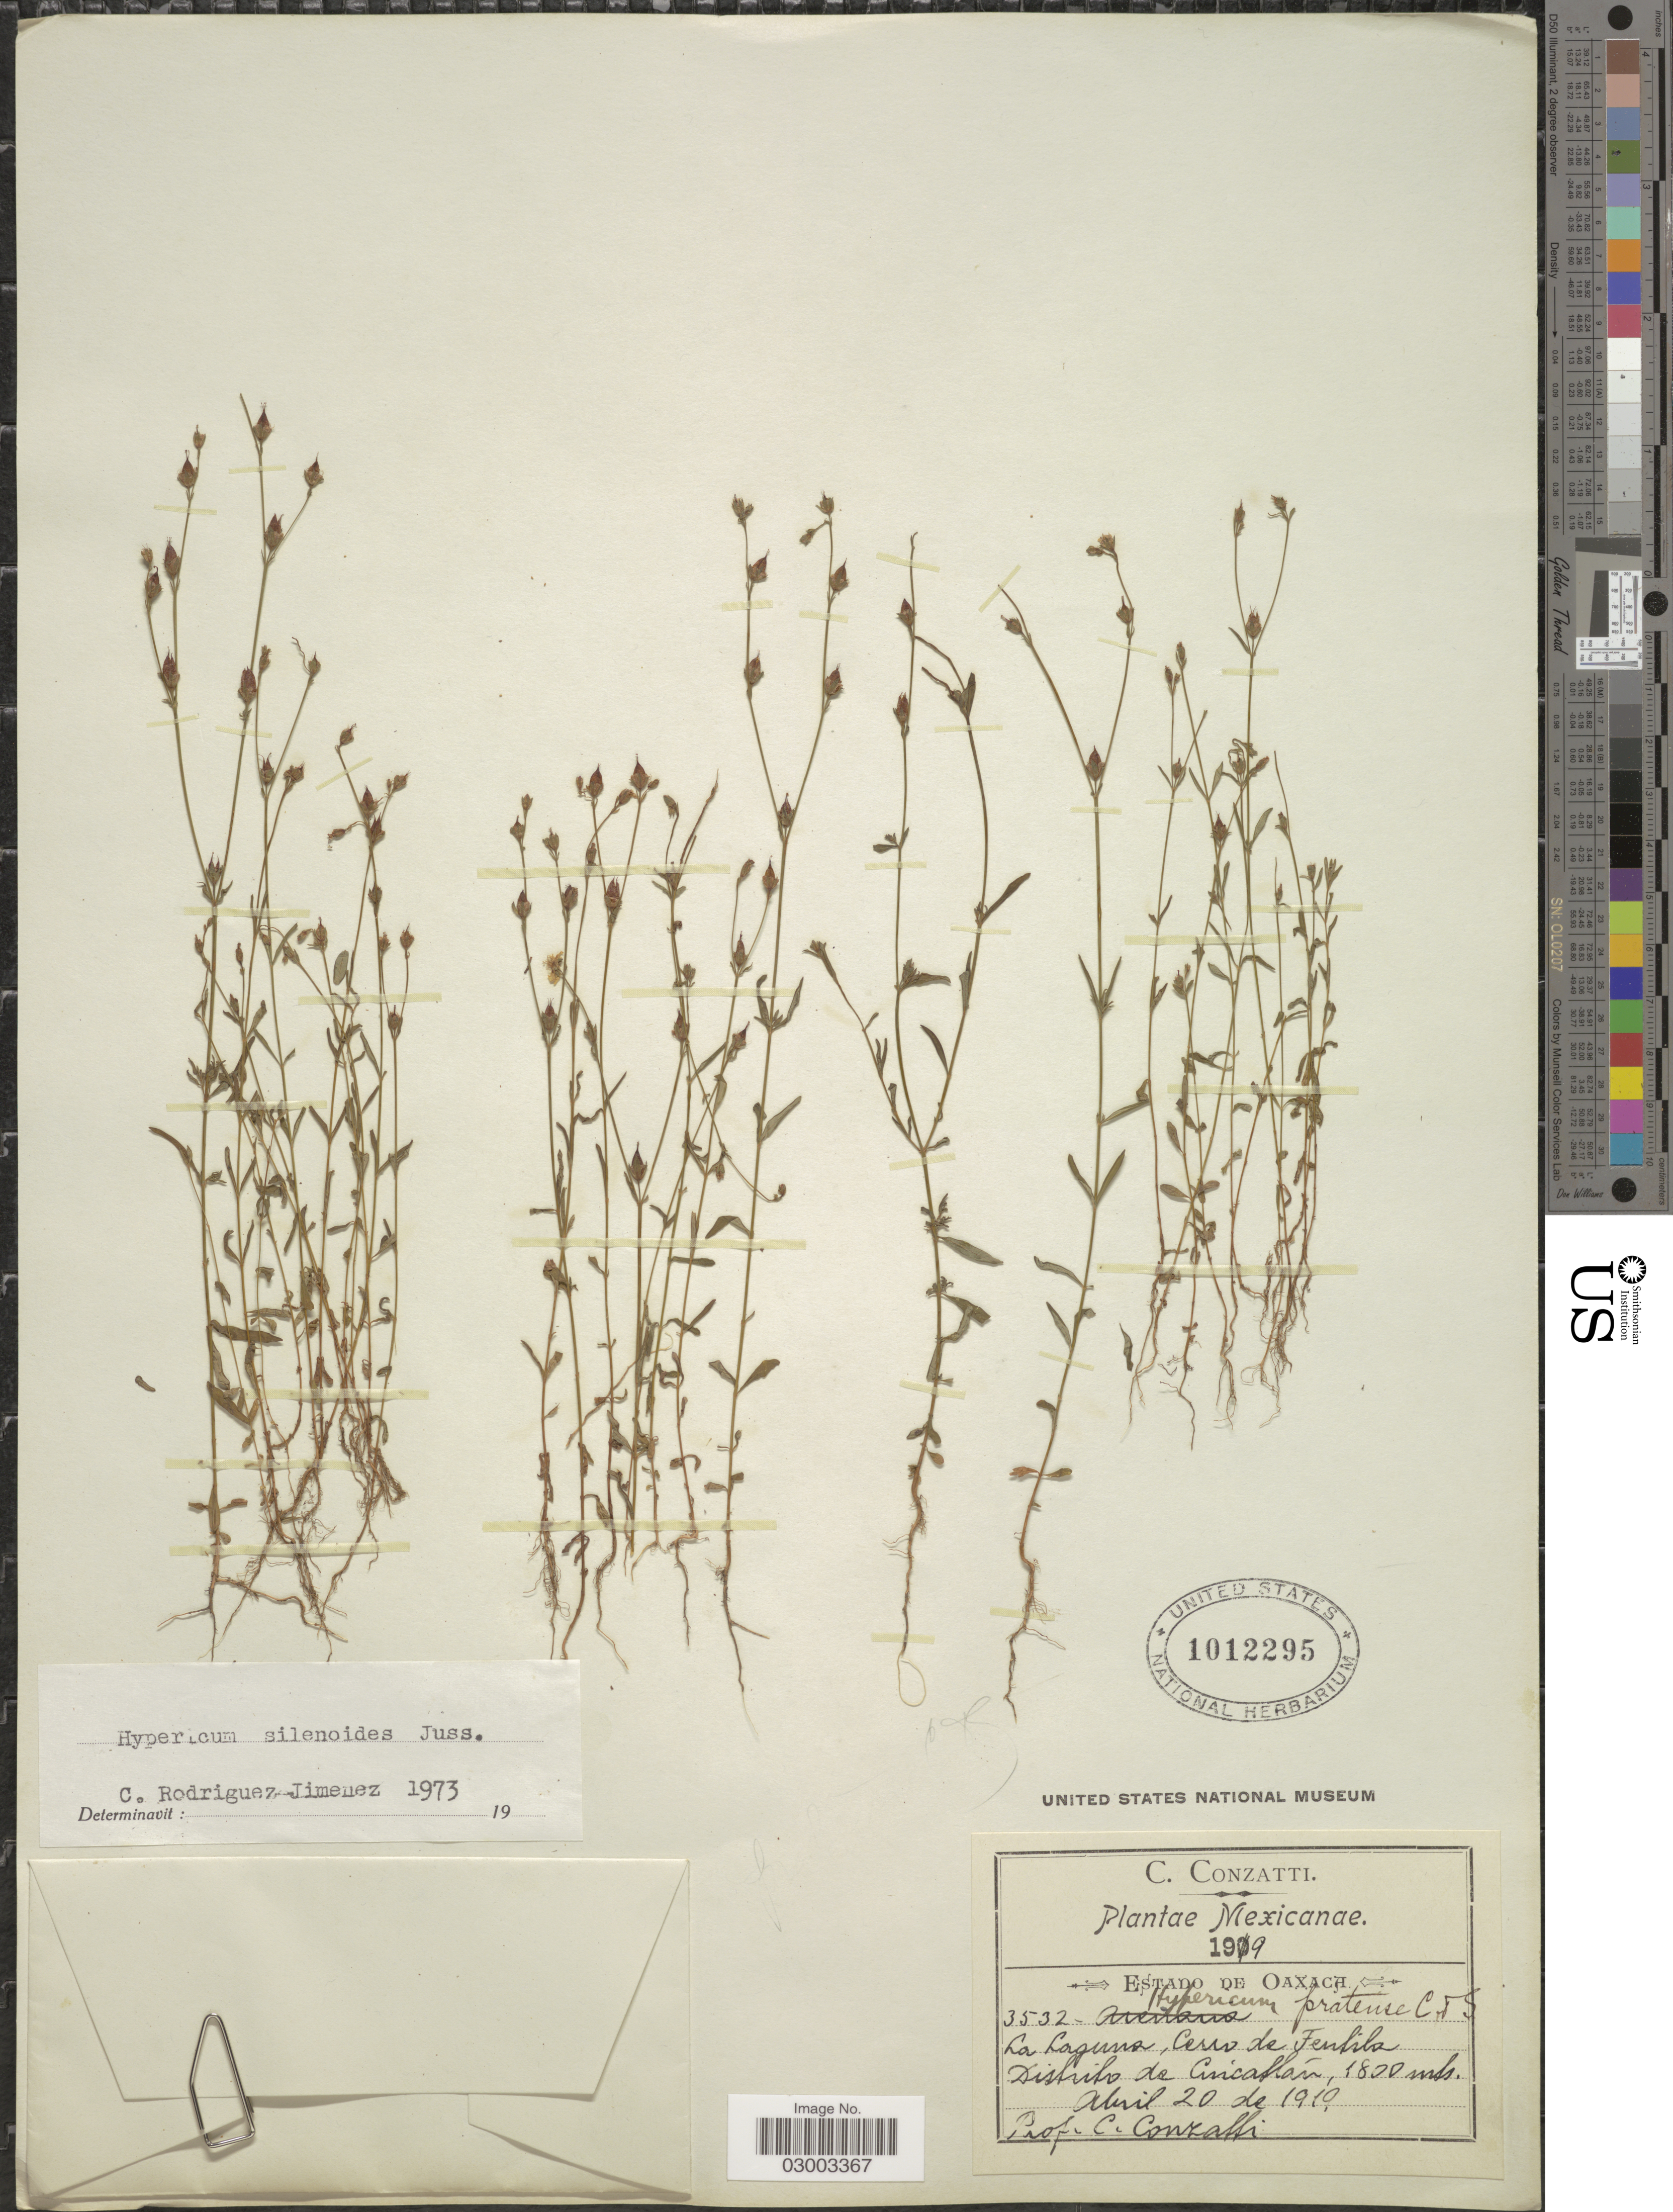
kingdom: Plantae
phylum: Tracheophyta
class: Magnoliopsida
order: Malpighiales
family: Hypericaceae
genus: Hypericum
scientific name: Hypericum silenoides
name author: Juss.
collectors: C. Conzatti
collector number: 3532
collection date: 1919-04-20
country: Mexico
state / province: Oaxaca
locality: Estado de Oaxaca. La Laguna, Cerro de Teutila. Distrito de Cincatlán.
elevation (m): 1800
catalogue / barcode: US 1012295